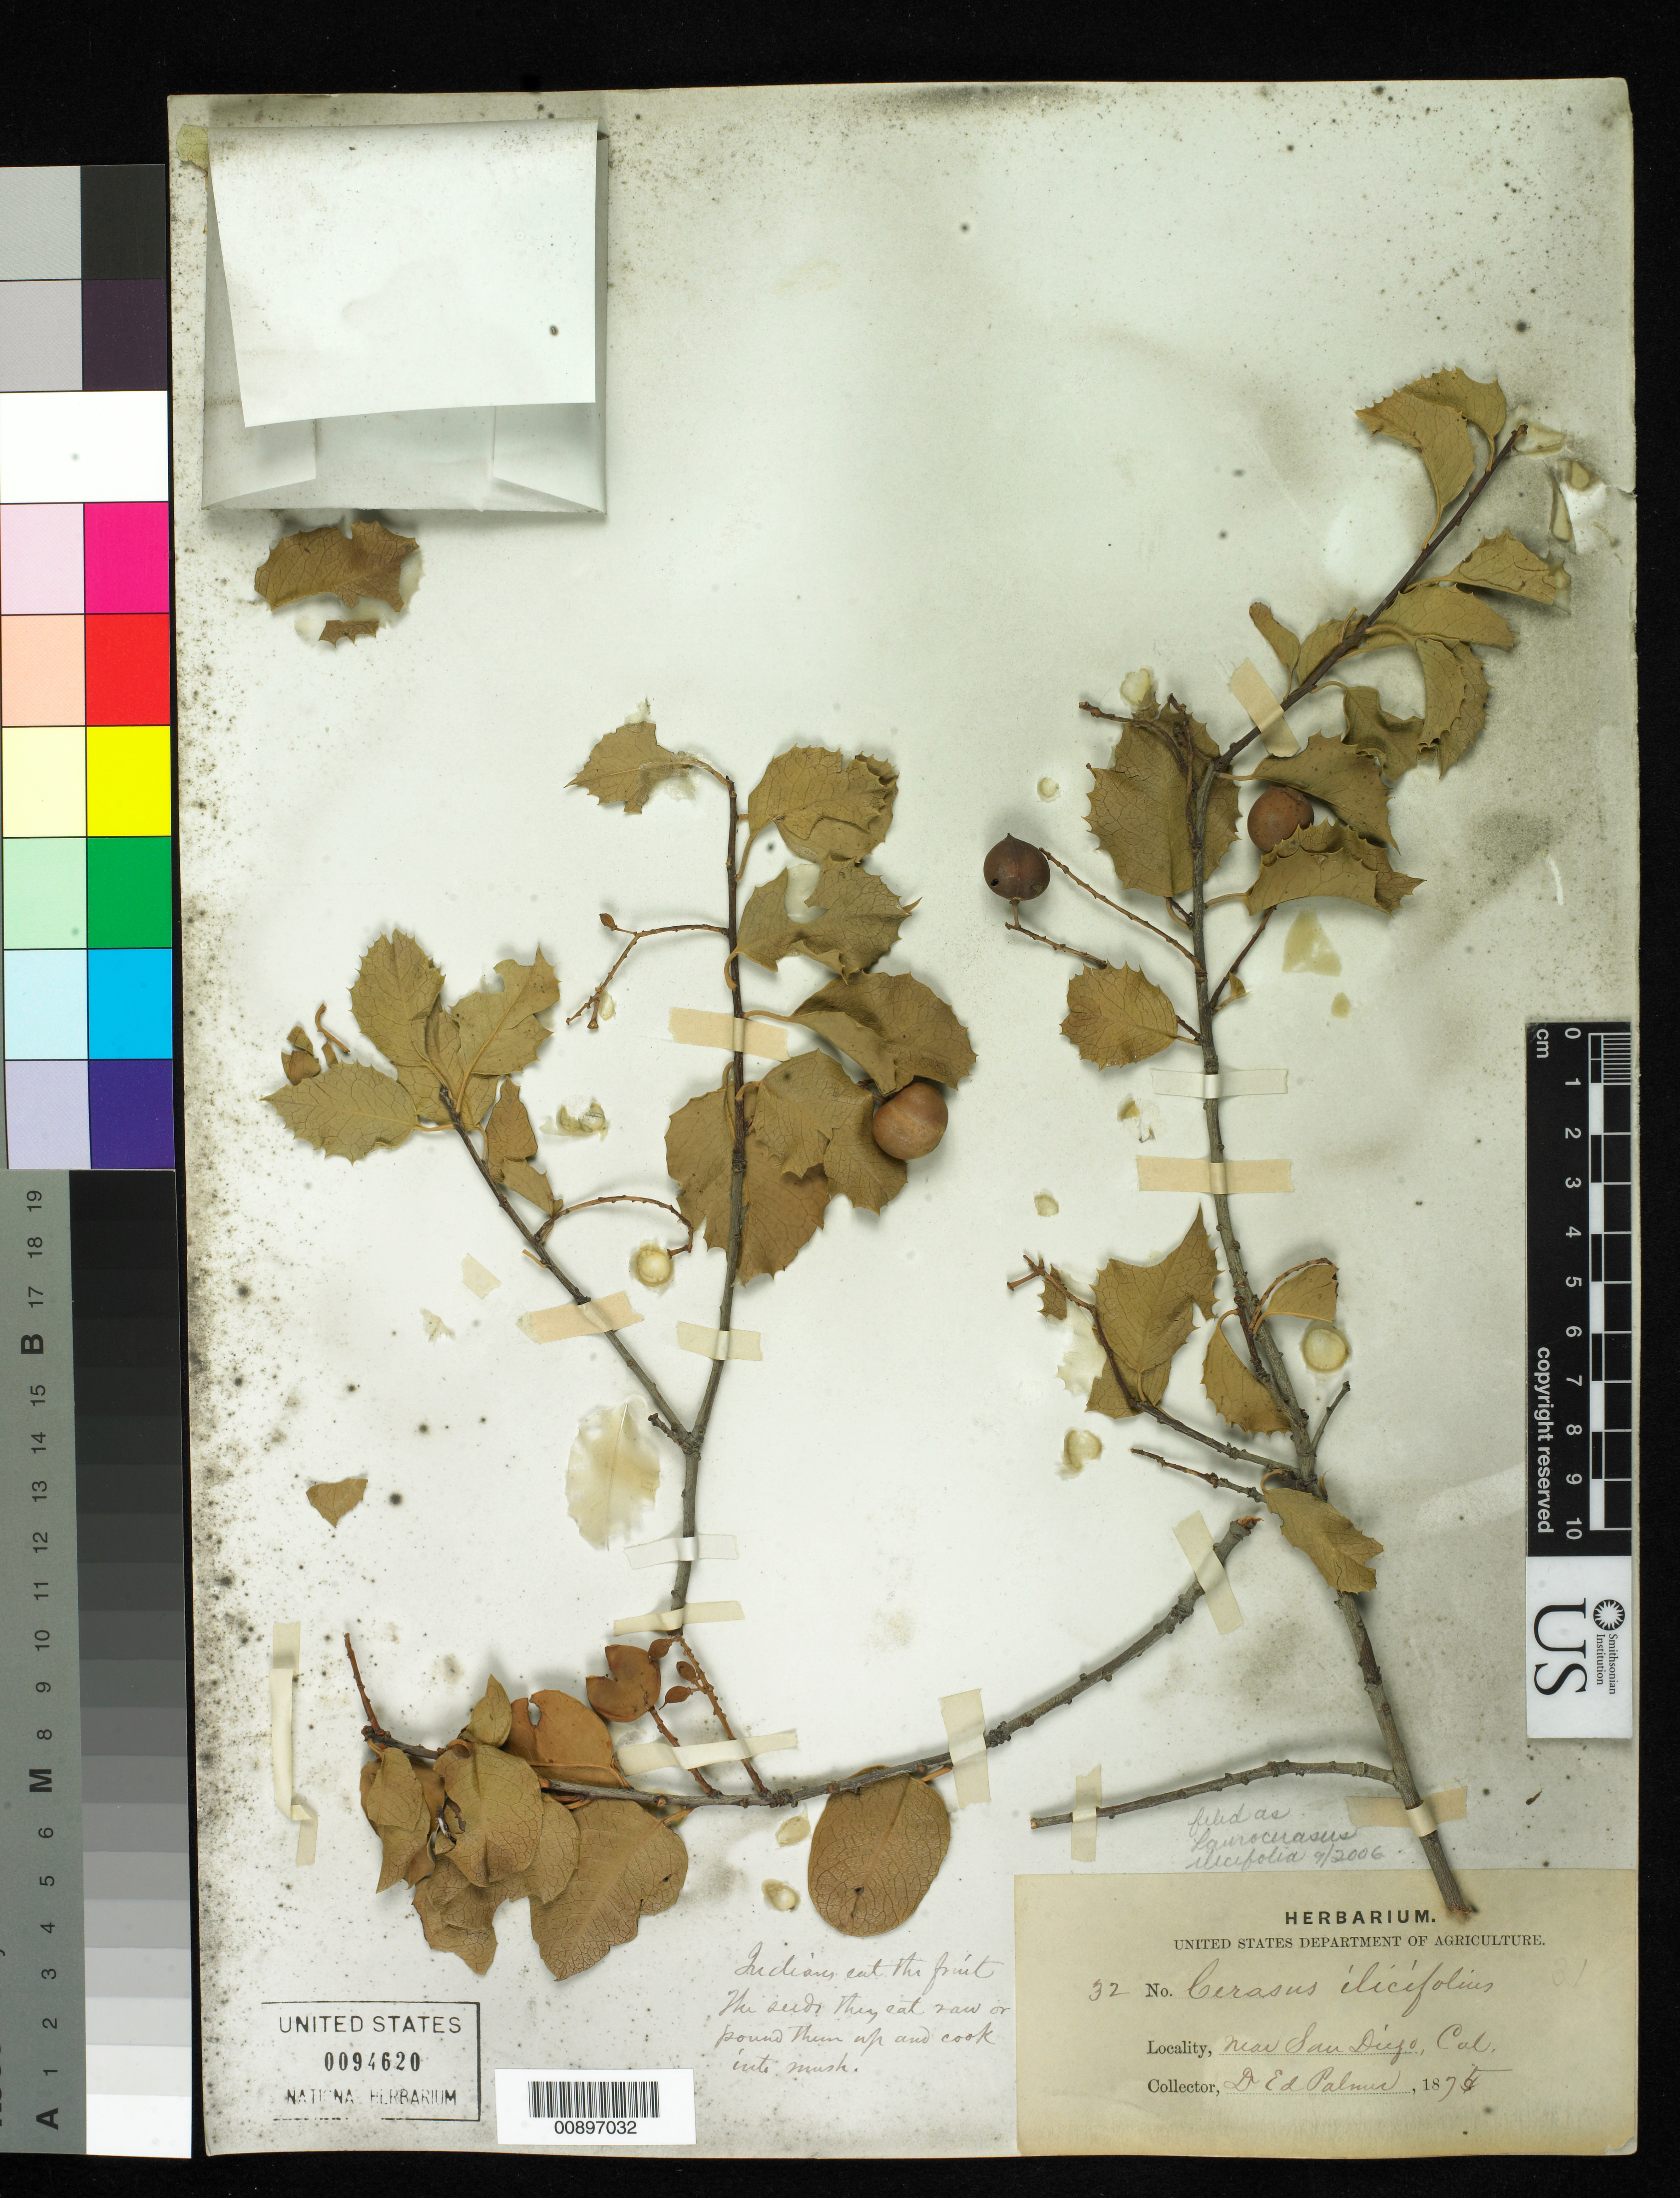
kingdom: Plantae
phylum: Tracheophyta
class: Magnoliopsida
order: Rosales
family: Rosaceae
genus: Prunus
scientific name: Prunus ilicifolia var. ilicifolia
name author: (Nutt. ex Hook. & Arn.) D. Dietr.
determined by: Strong, Mark T., (BOT), Smithsonian Institution - National Museum of Natural History (UNITED STATES)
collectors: E. Palmer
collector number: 32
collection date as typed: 1875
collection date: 1875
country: United States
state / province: California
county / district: San Diego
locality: Near San Diego, California.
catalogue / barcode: US 94620